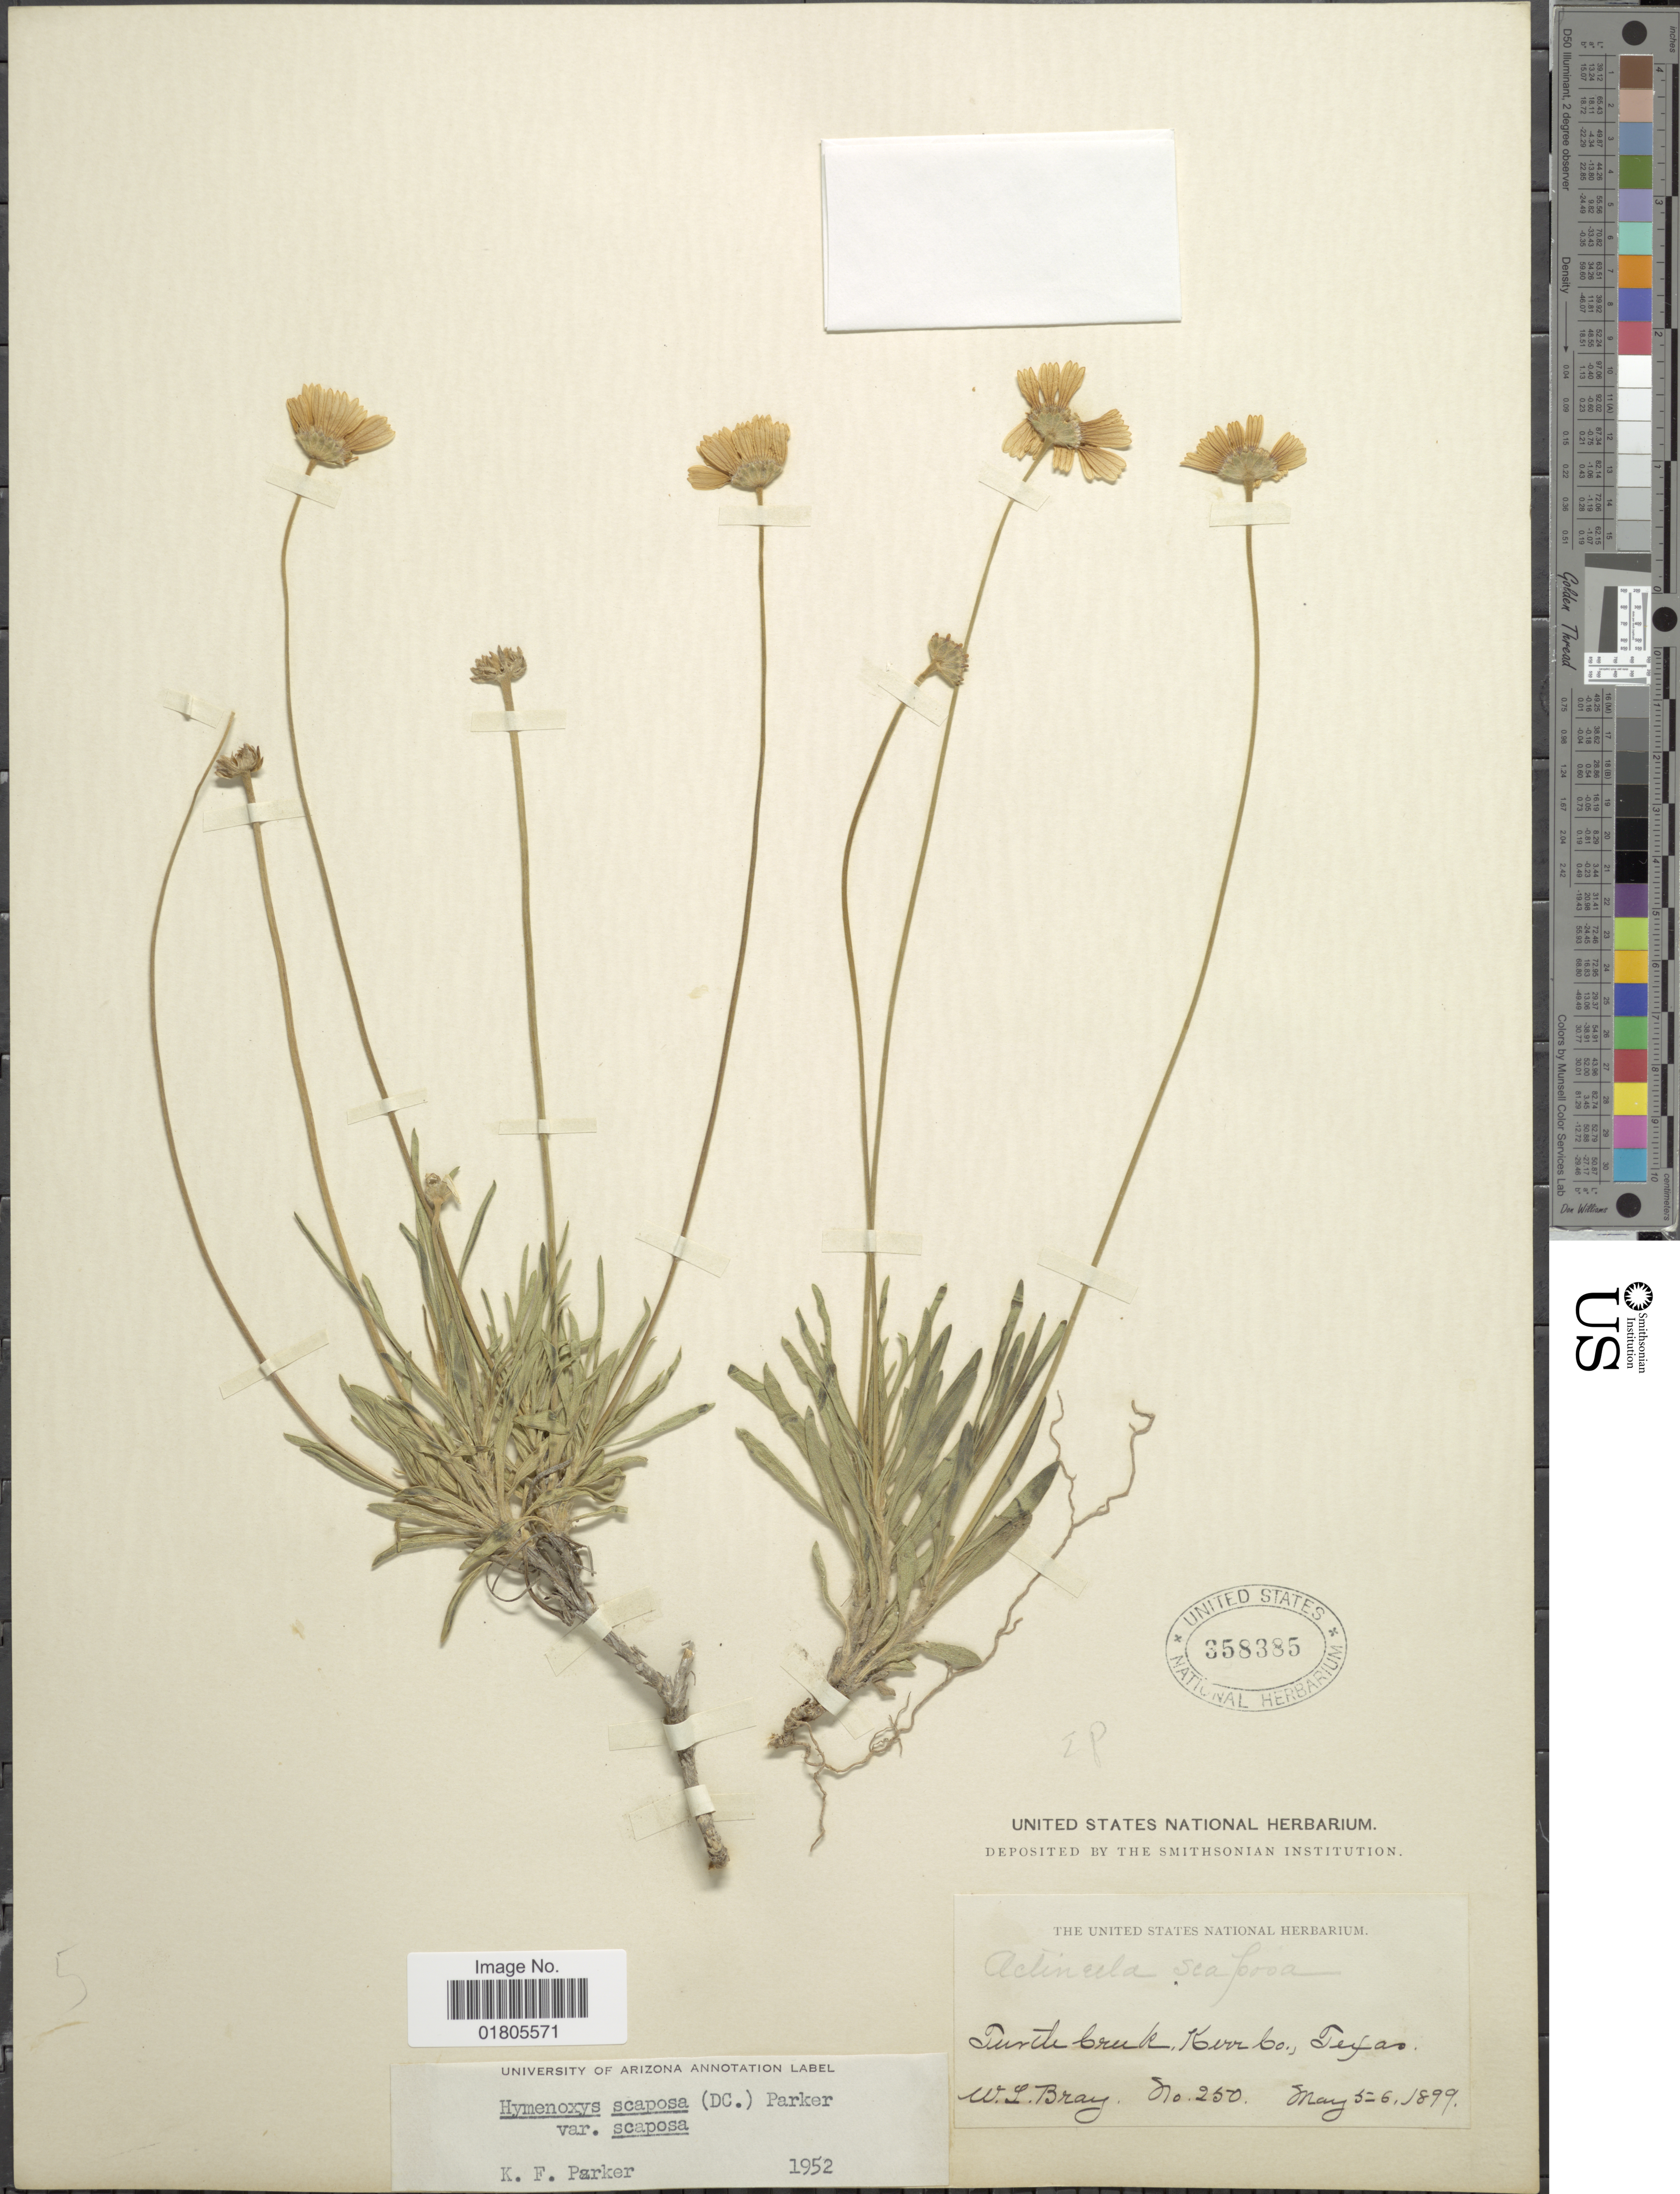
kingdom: Plantae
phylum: Tracheophyta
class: Magnoliopsida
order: Asterales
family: Asteraceae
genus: Actinea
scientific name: Actinea scaposa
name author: (DC.) Kuntze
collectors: W. L. Bray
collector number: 250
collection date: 1899-05-05/1899-05-06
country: United States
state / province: Texas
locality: Turtle Creek, Kerr. Co.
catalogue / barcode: US 358385